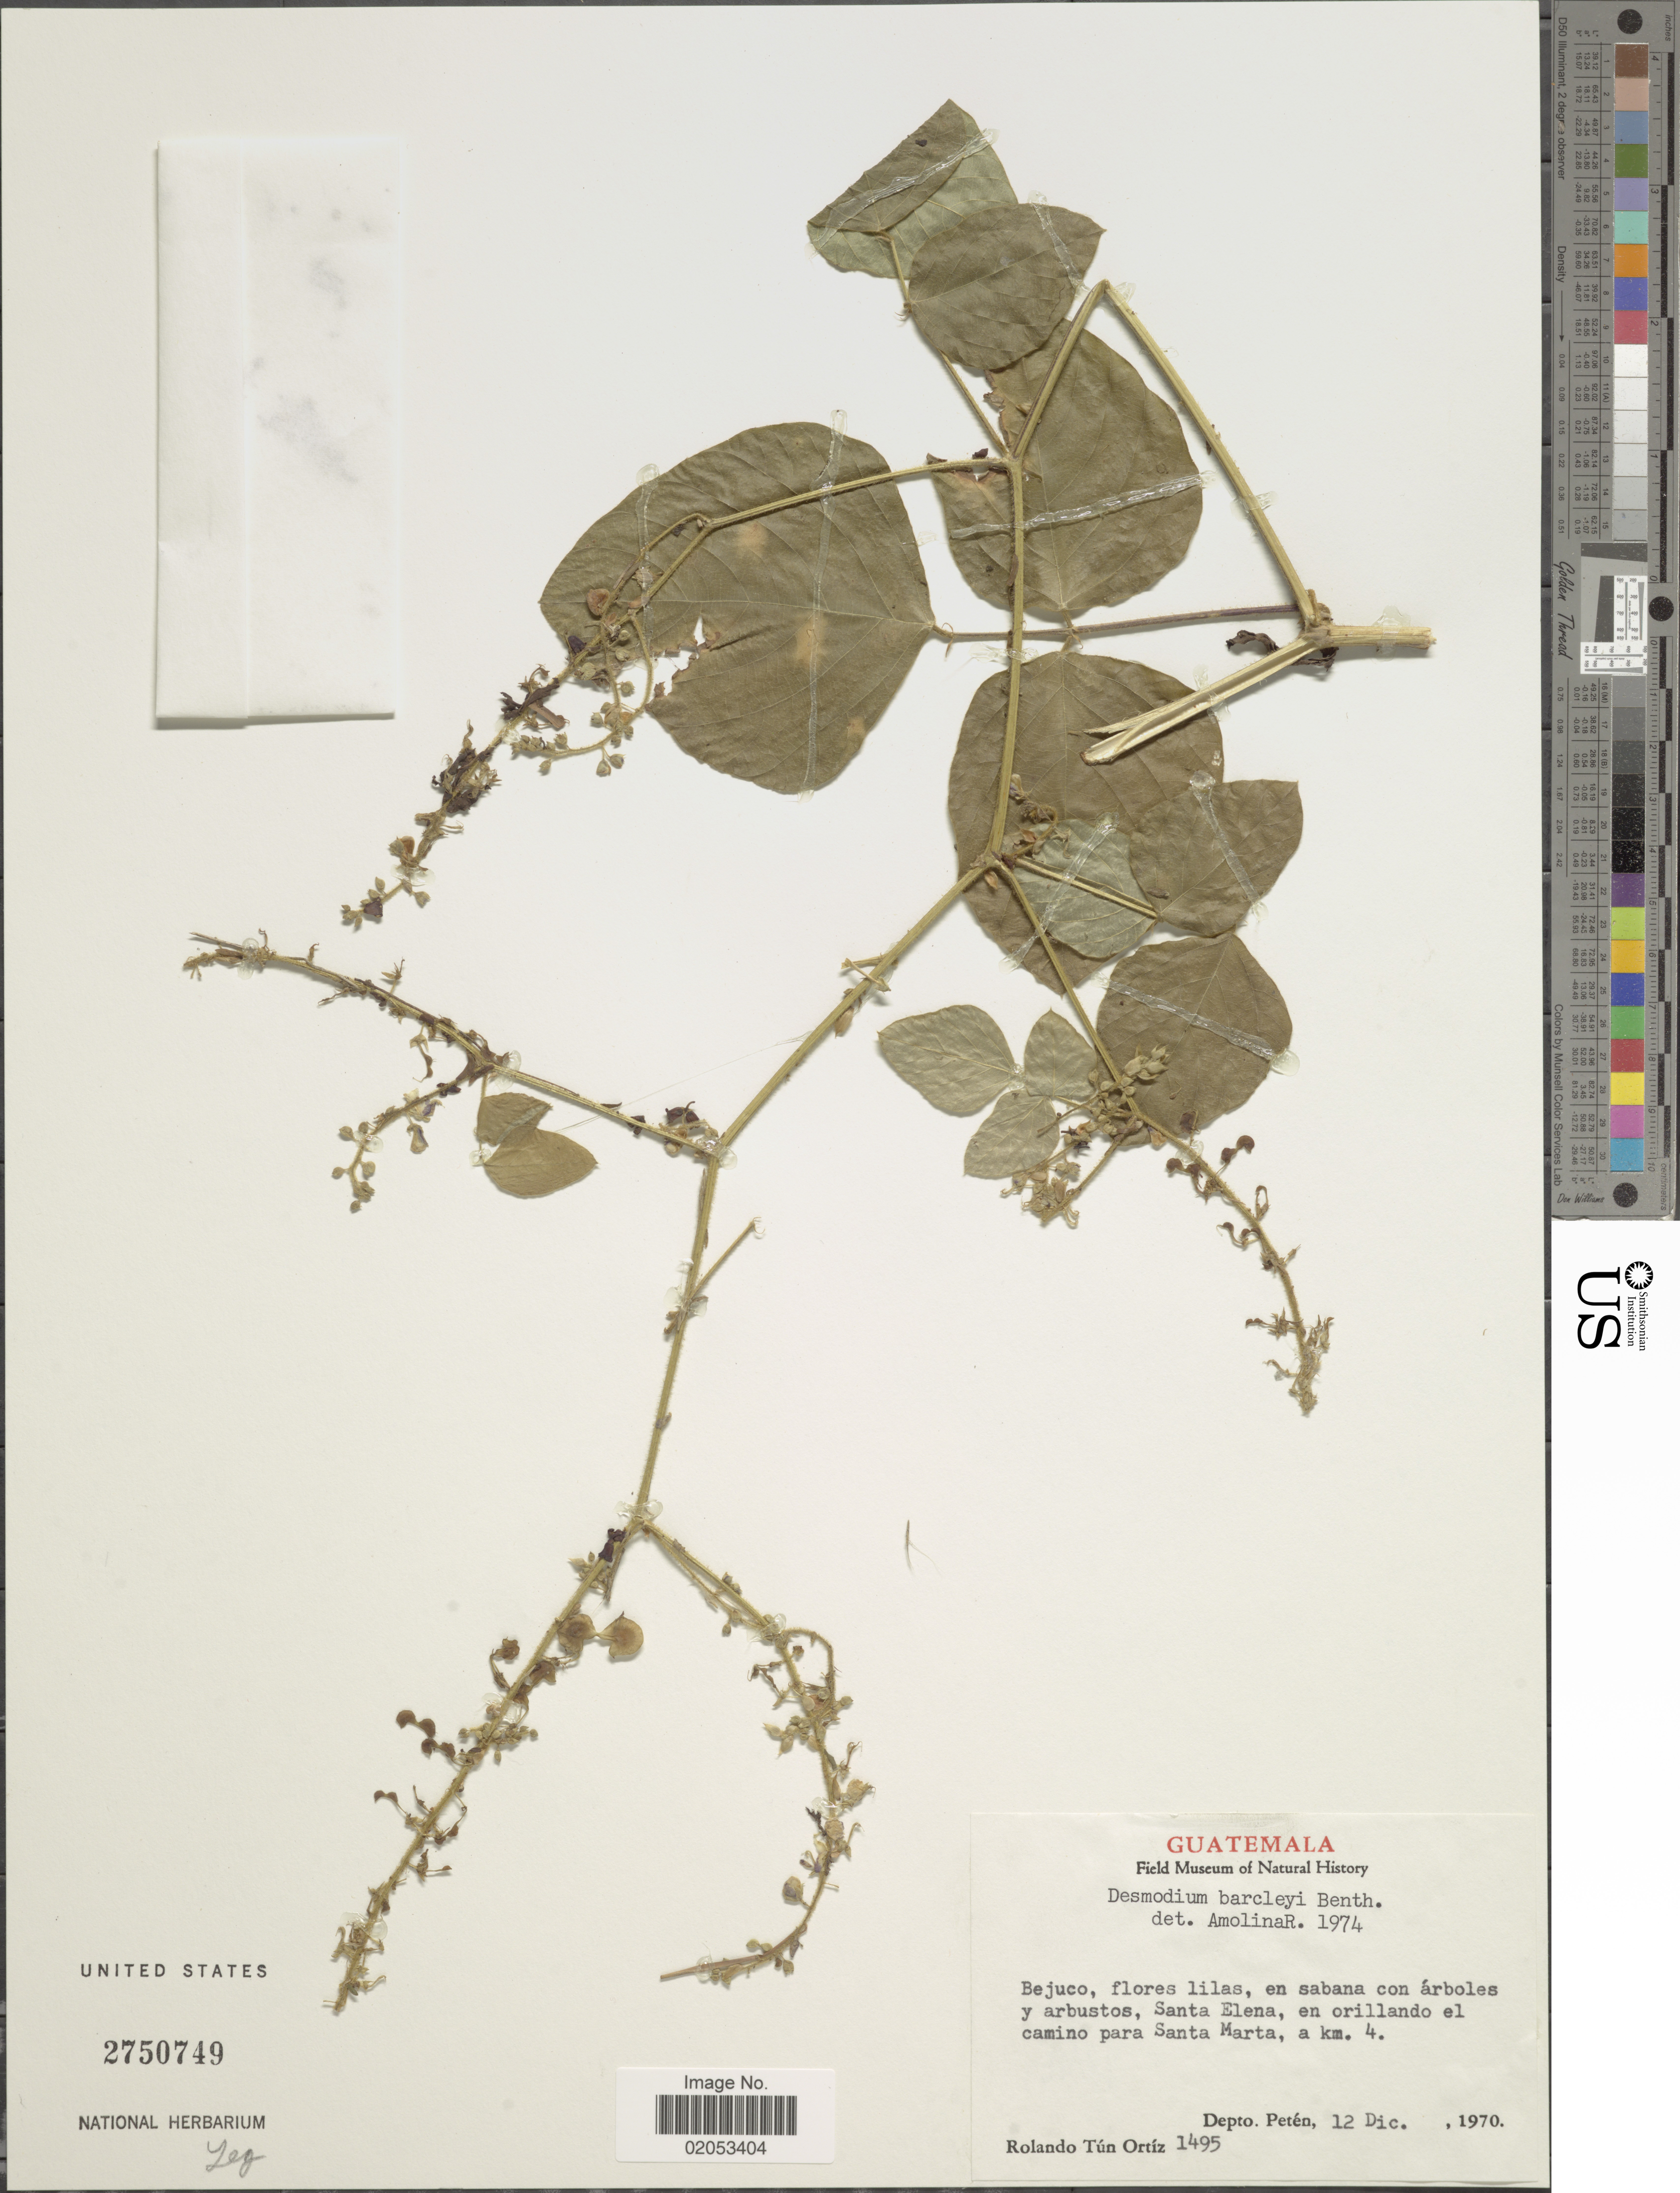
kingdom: Plantae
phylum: Tracheophyta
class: Magnoliopsida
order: Fabales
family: Fabaceae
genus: Desmodium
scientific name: Desmodium barclayi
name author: Benth.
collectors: R. T. Ortíz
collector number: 1495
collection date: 1970-12-12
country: Guatemala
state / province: El Petén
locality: En sabanas con árboles y arbustos, Santa Elena, en orillando el camino para Santa Marta, a km 4 Depto Petén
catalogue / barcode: US 2750749